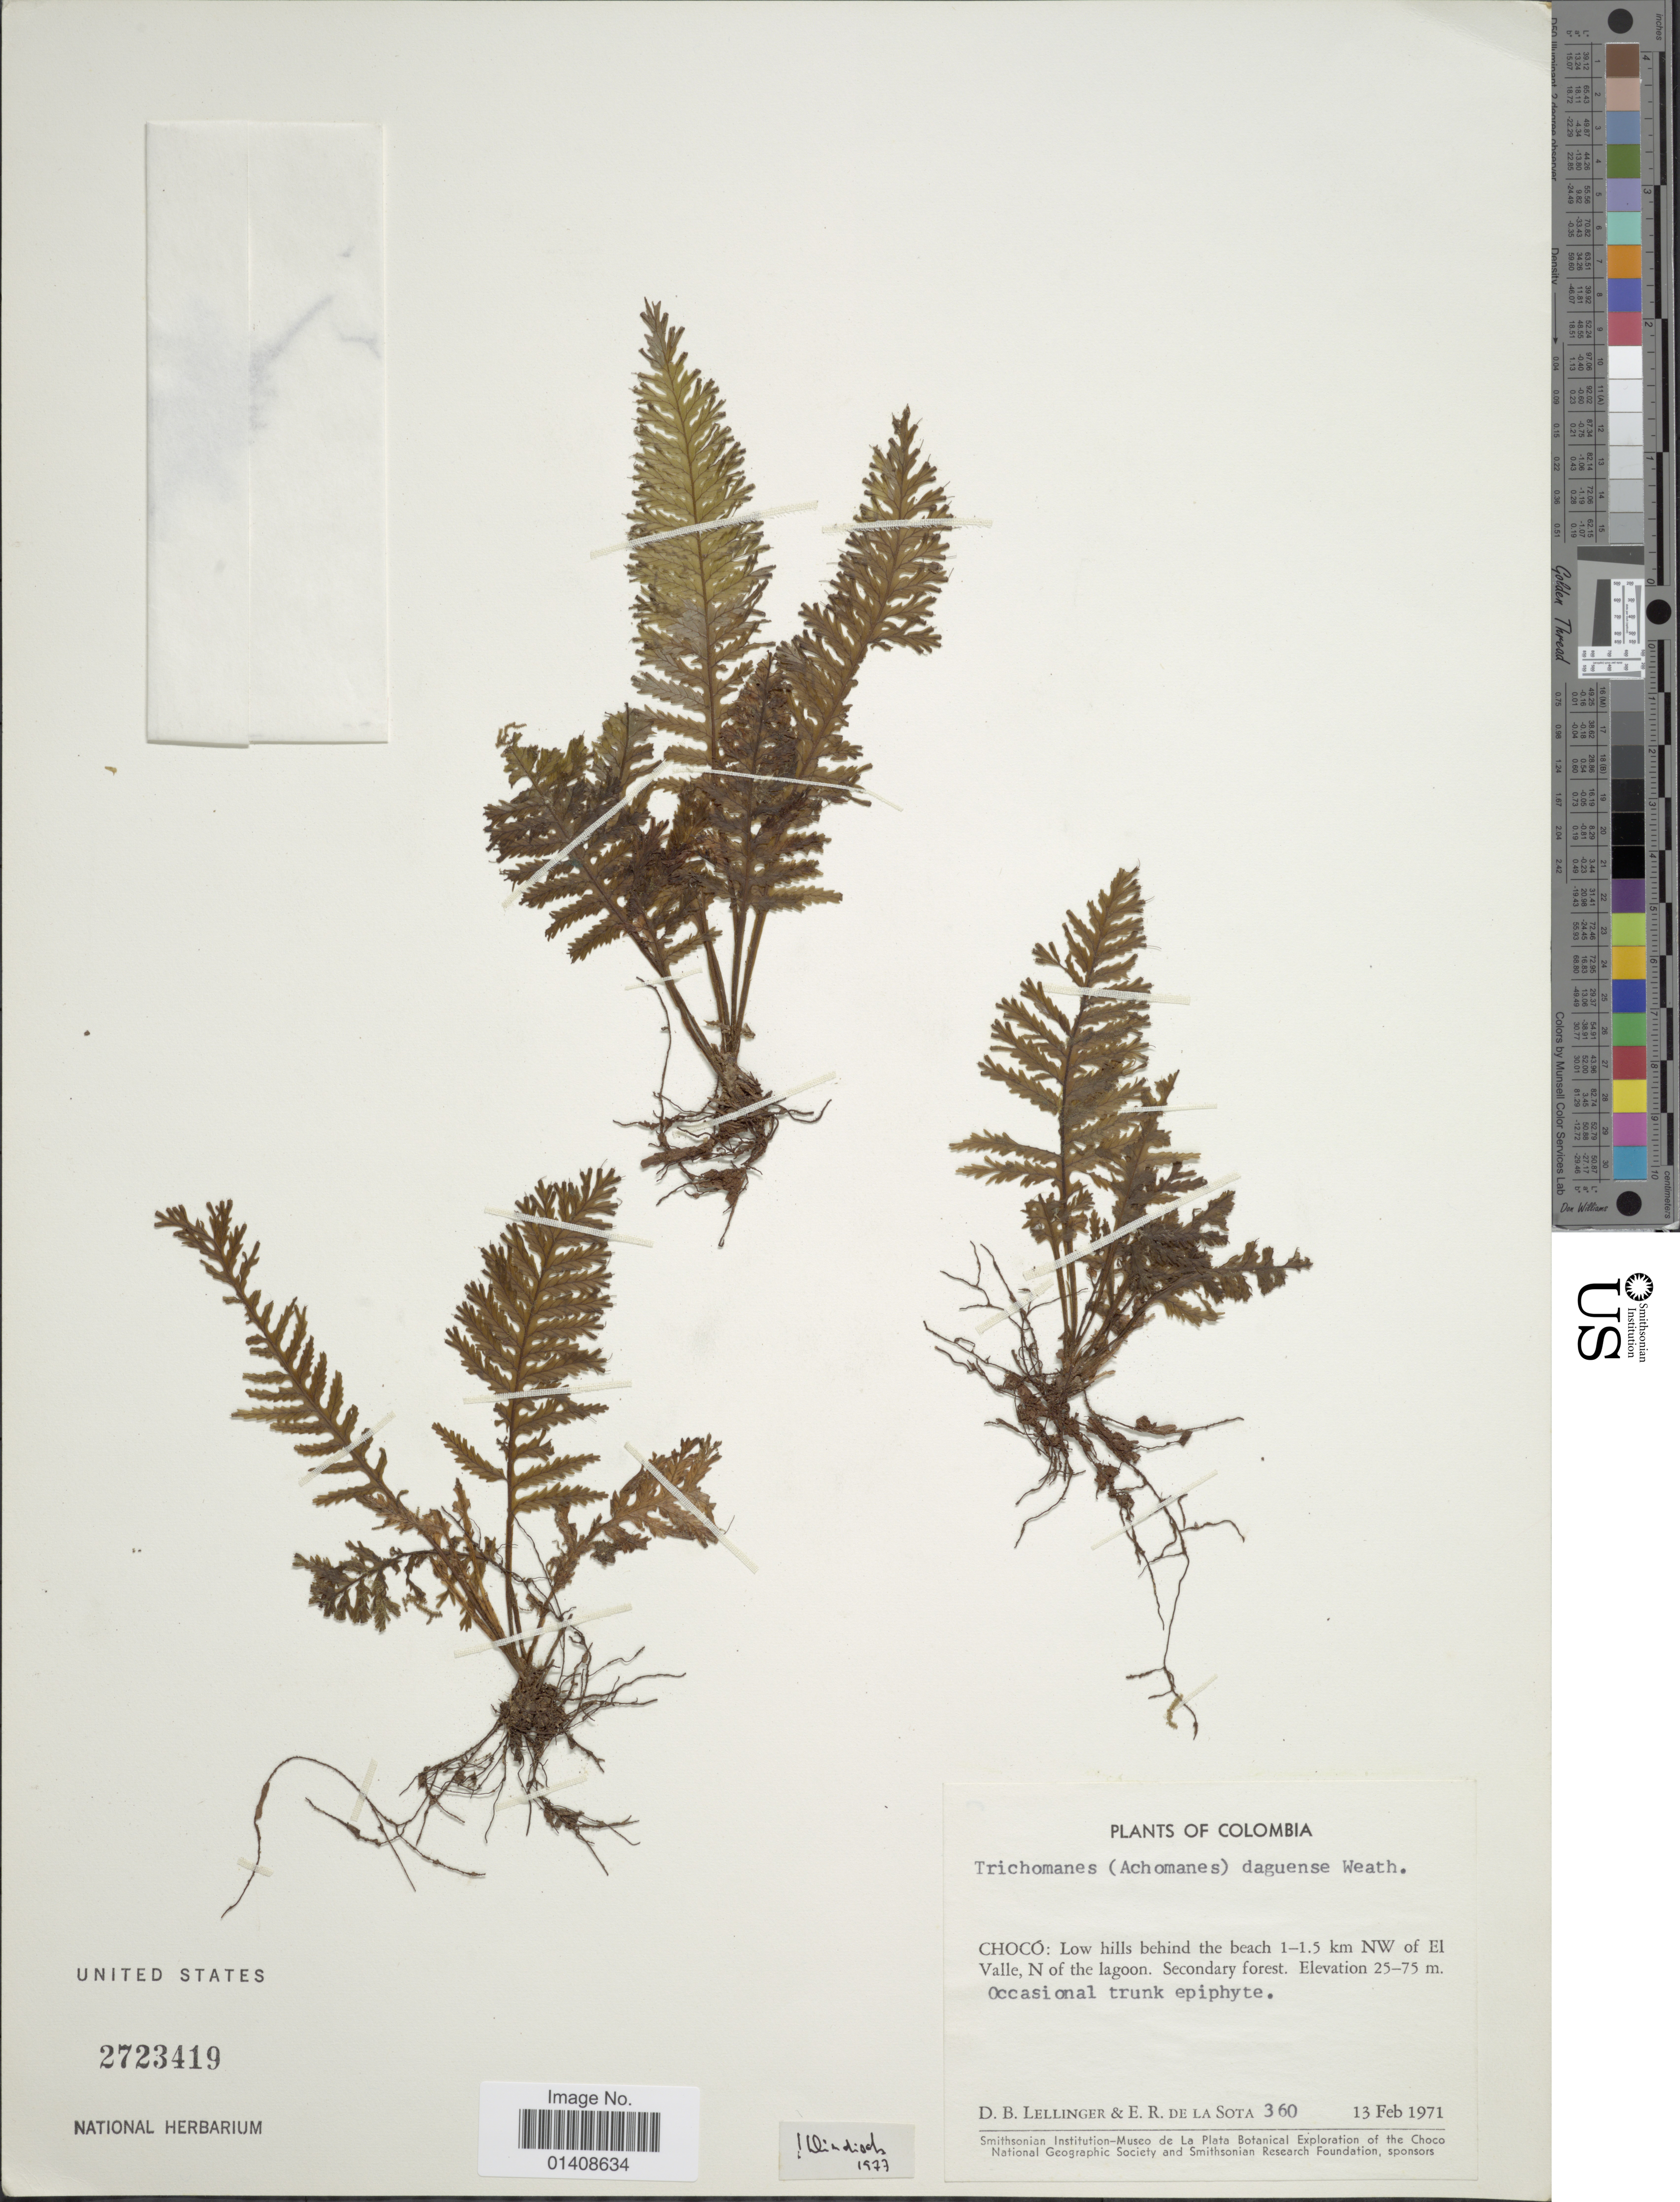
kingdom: Plantae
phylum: Tracheophyta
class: Polypodiopsida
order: Hymenophyllales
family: Hymenophyllaceae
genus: Trichomanes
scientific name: Trichomanes delicatum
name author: Bosch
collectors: D. B. Lellinger & E. R. de la Sota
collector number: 360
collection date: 1971-02-13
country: Colombia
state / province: Chocó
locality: Low hills behind the beach 1-1.5 km NW of El Valle, N of the lagoon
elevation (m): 25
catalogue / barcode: US 2723419